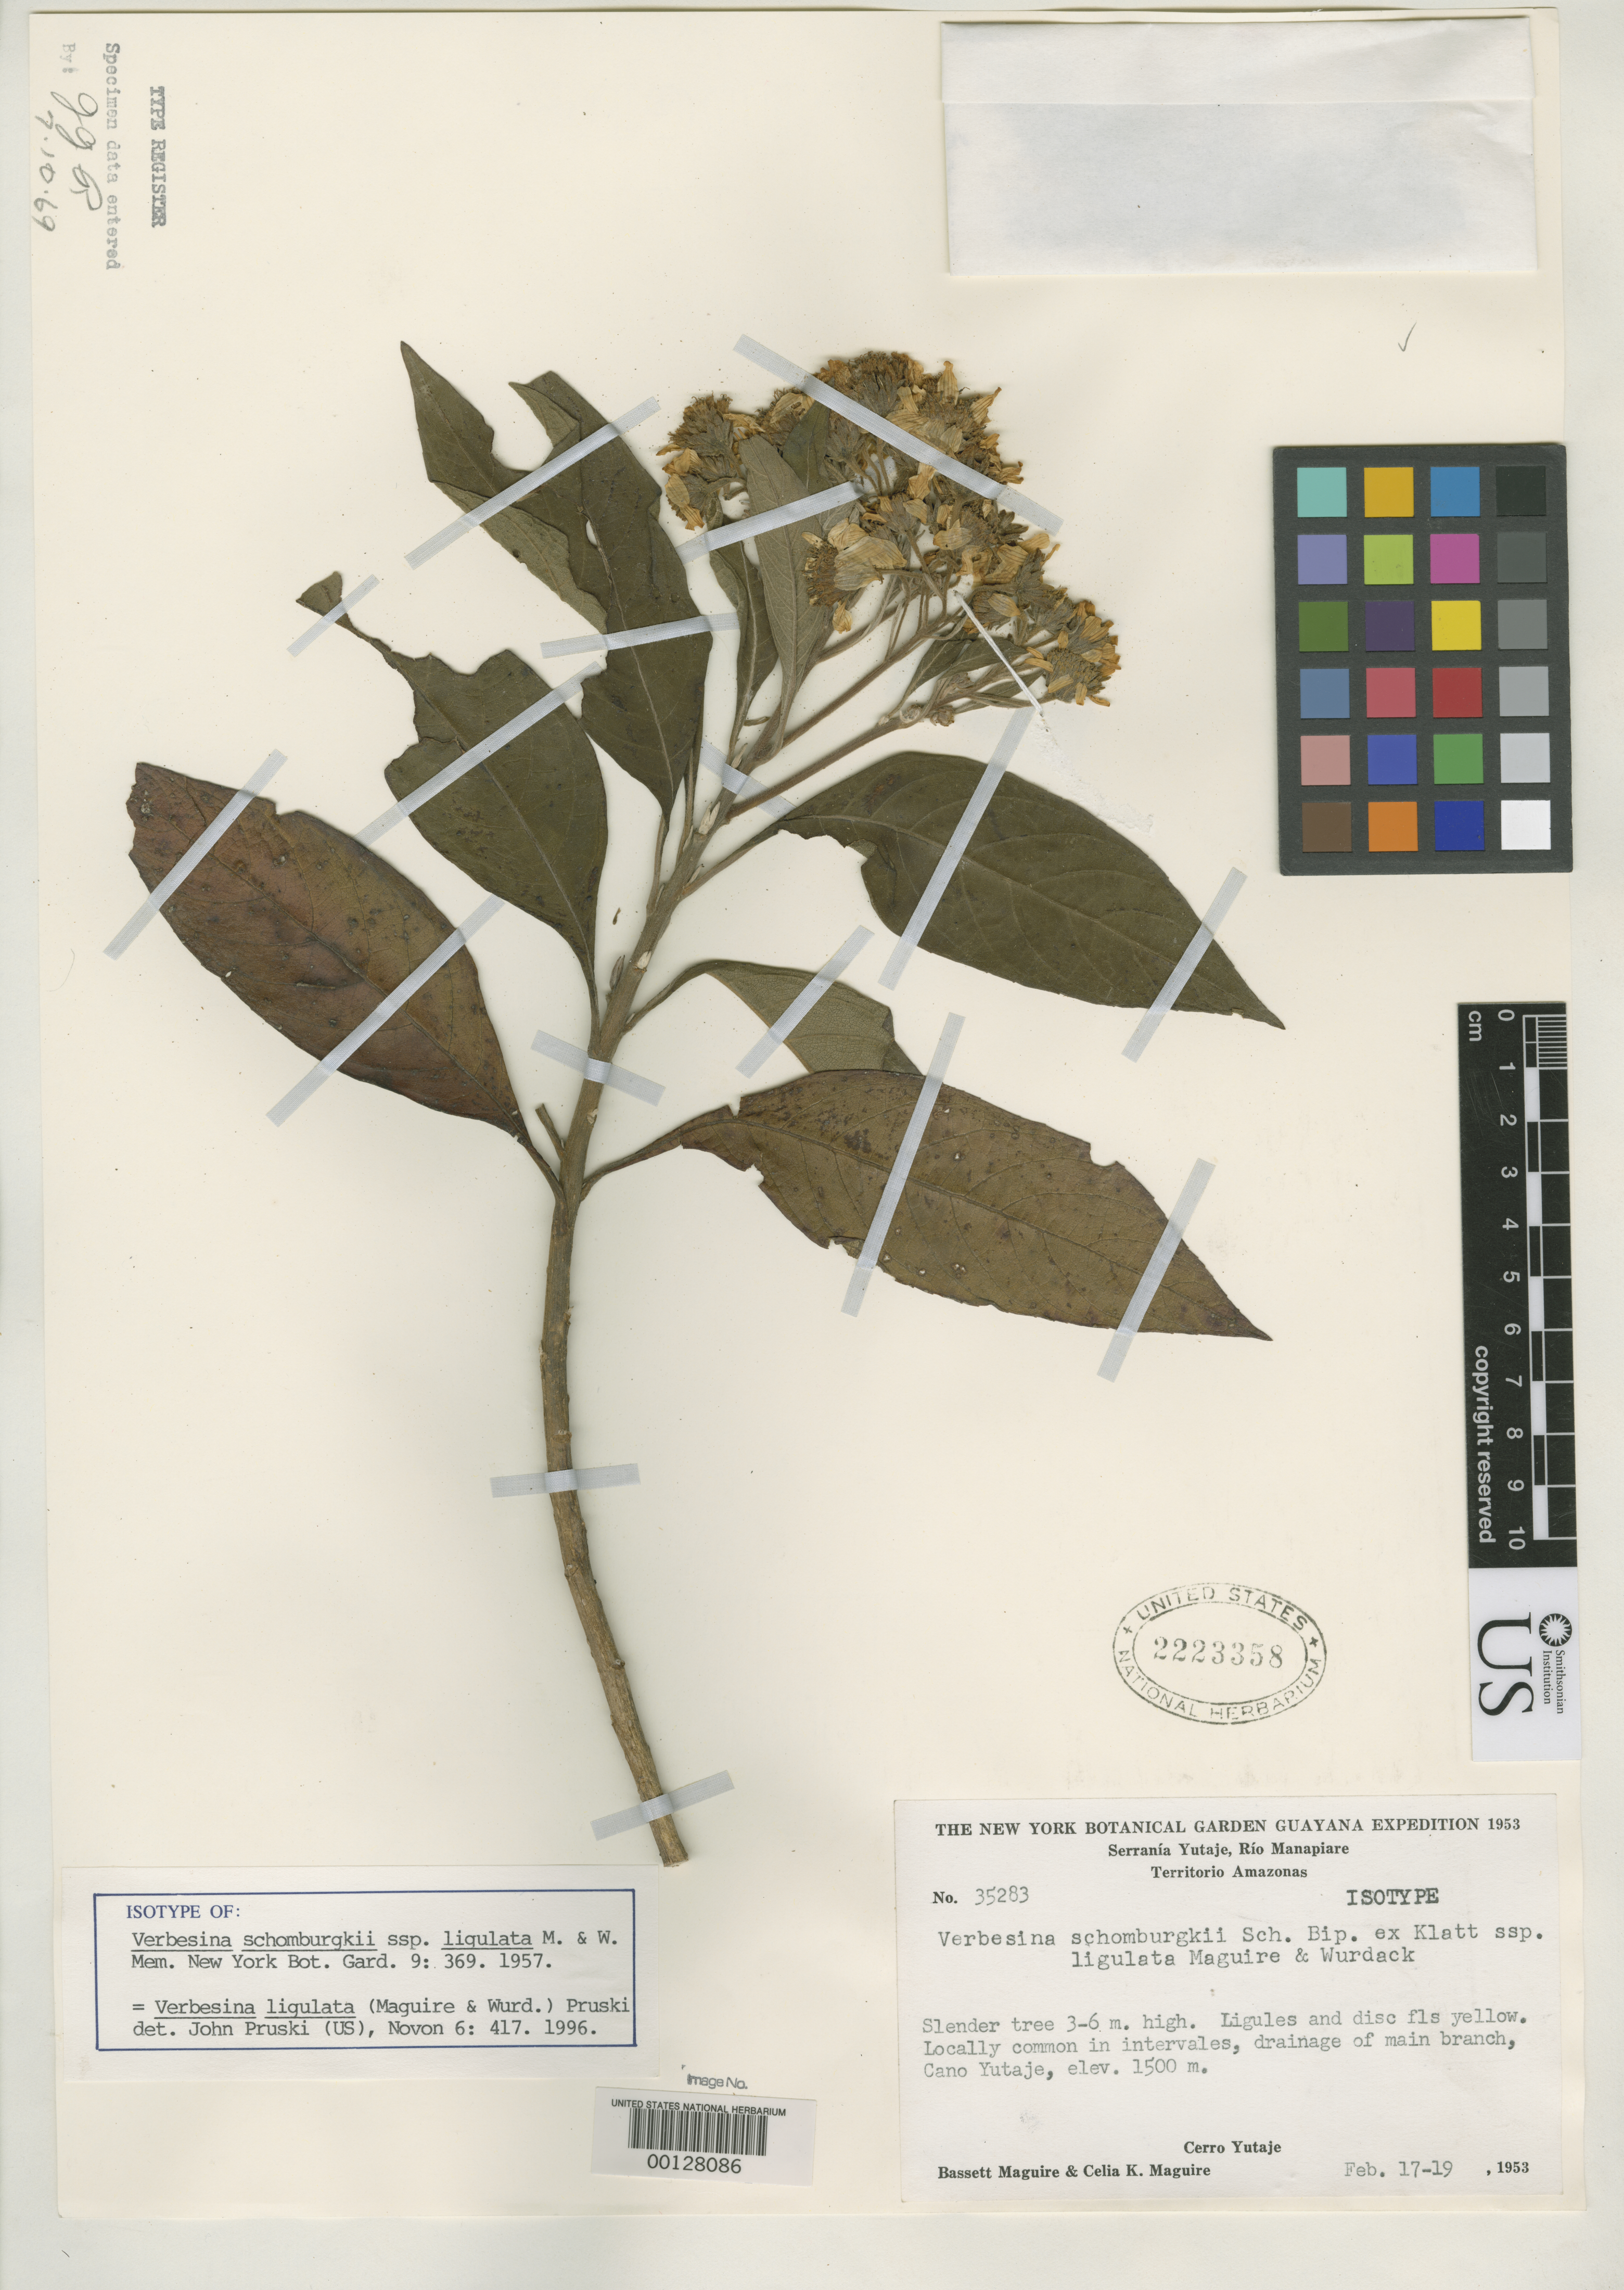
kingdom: Plantae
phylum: Tracheophyta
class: Magnoliopsida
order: Asterales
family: Asteraceae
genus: Verbesina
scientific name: Verbesina schomburgkii subsp. ligulata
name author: Maguire & Wurdack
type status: Isotype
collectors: B. Maguire & C. K. Maguire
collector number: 35283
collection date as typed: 17 Feb 1953 to 19 Feb 1953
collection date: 1953-02-17/1953-02-19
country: Venezuela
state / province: Amazonas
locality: Serrania Yutaje, Rio Manapiare, drainage of main branch, Cano Yutaje.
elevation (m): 1500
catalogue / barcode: US 2223358